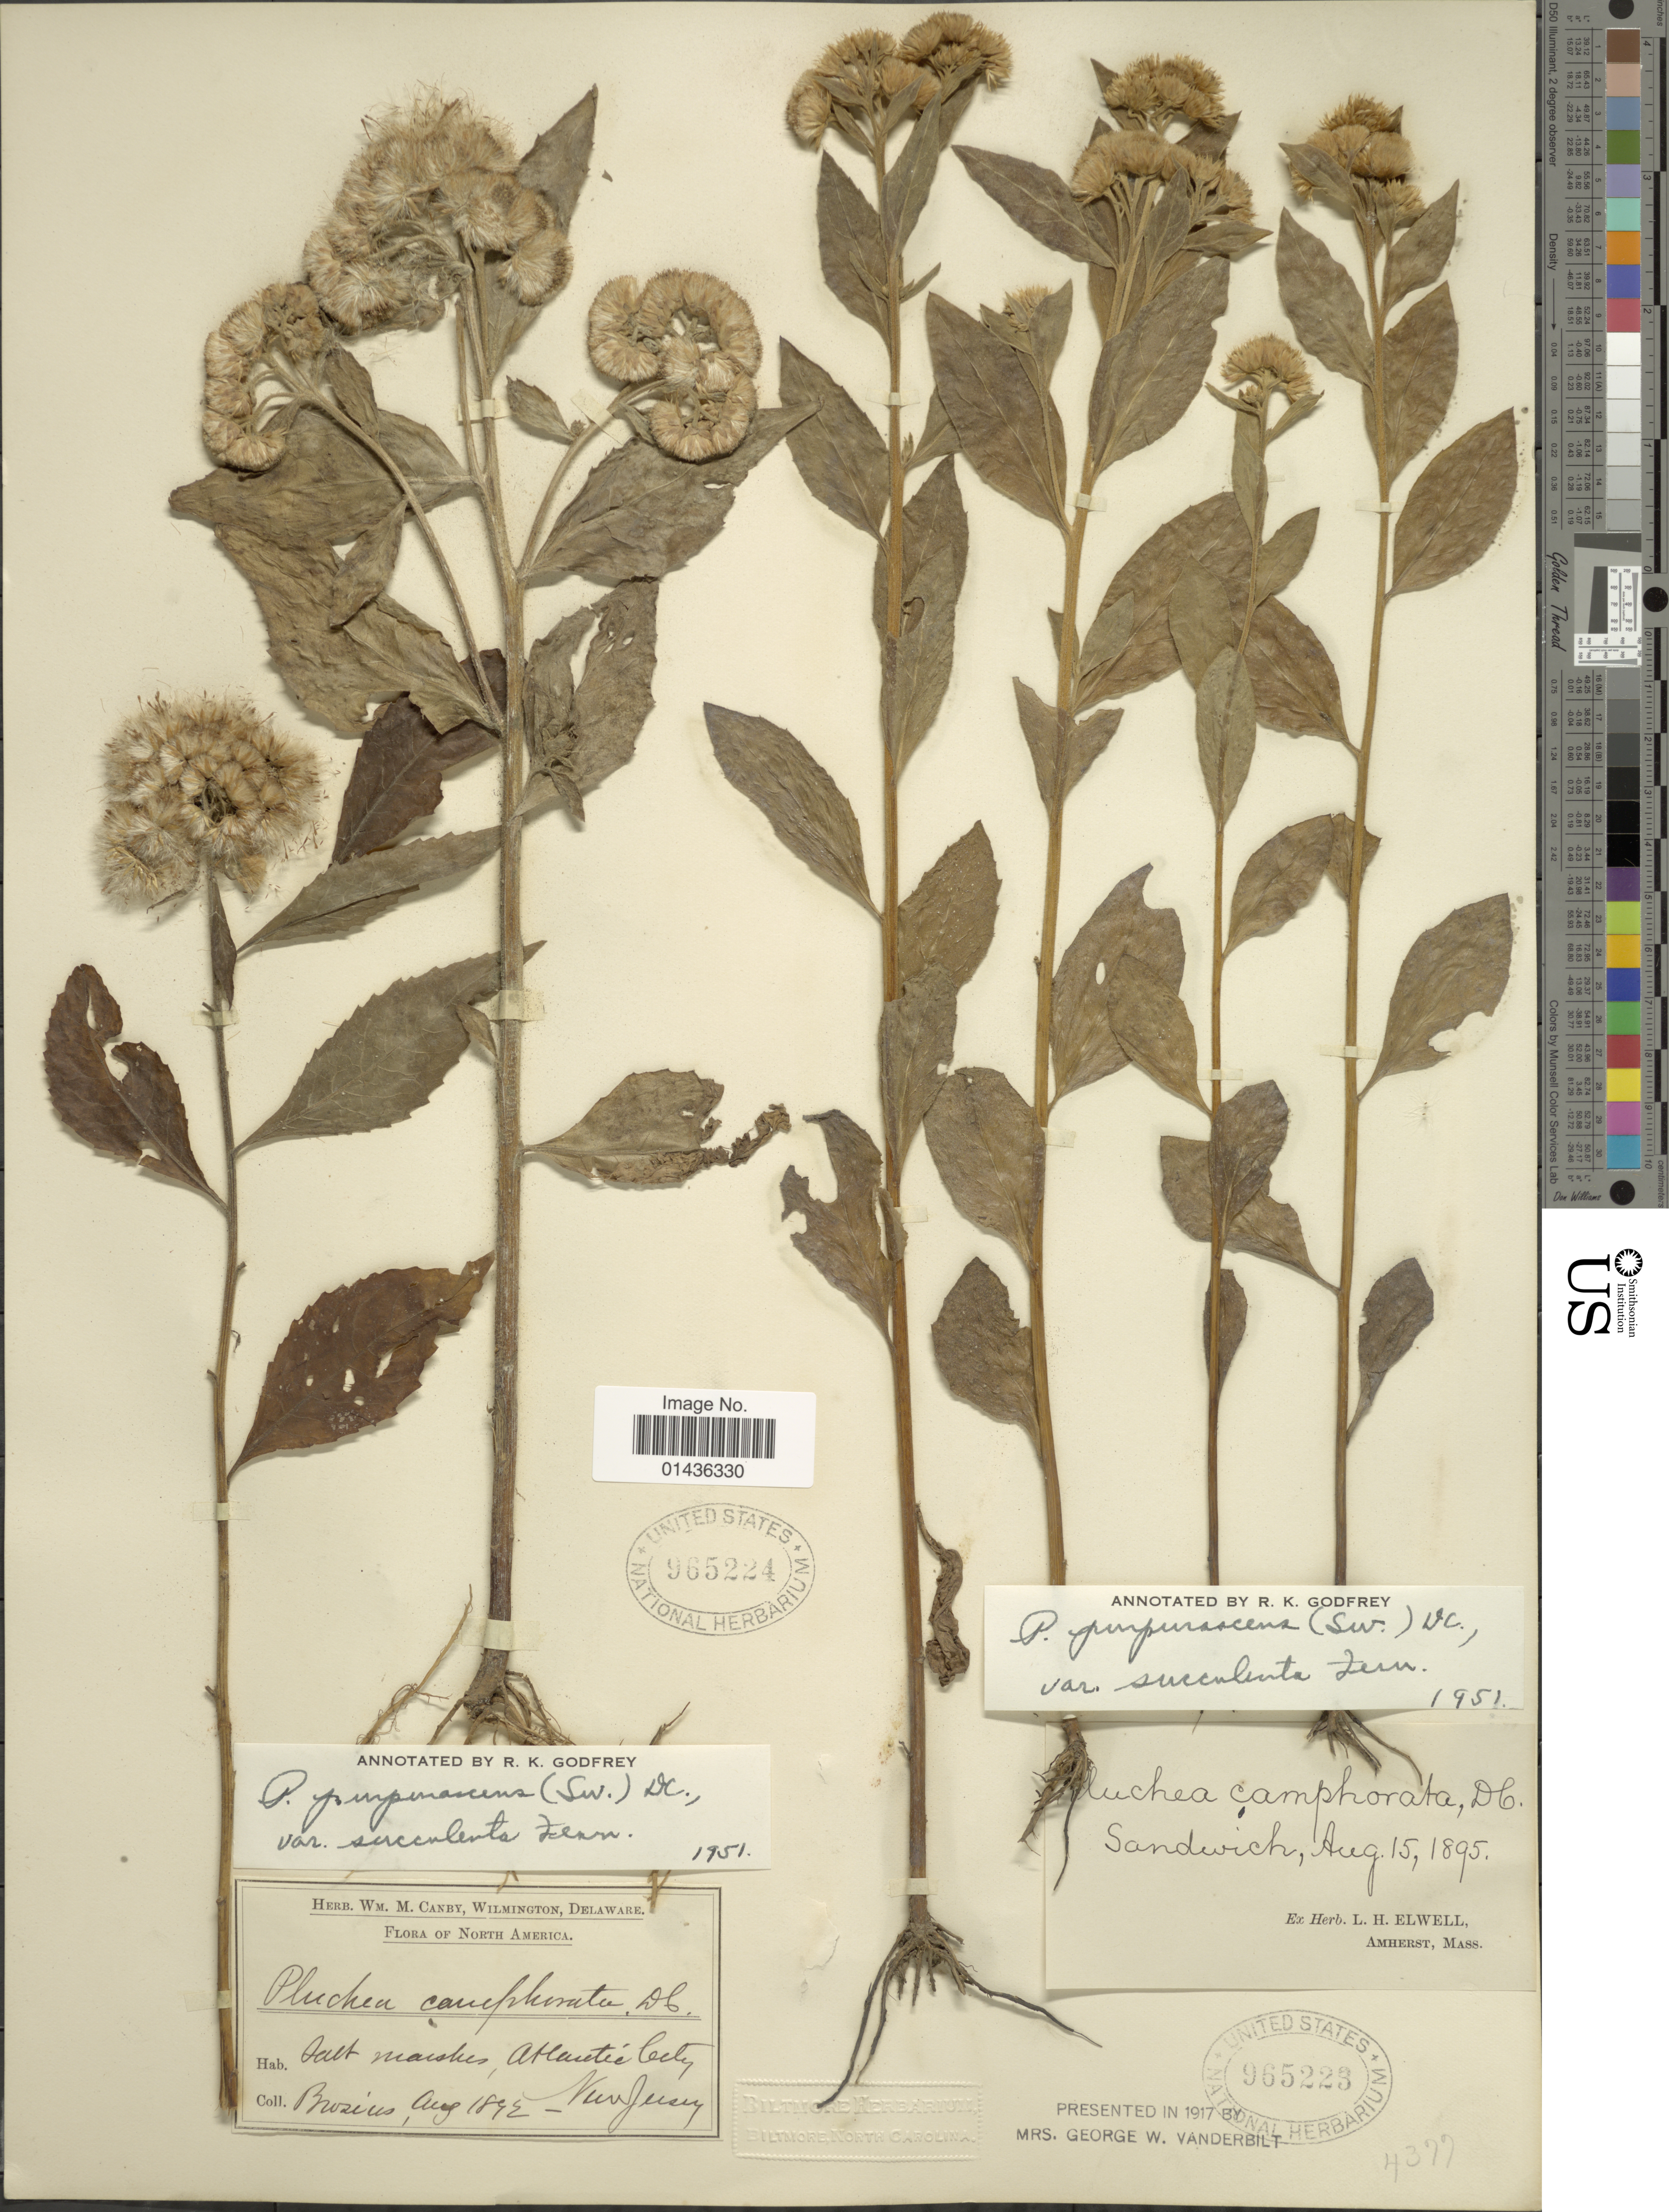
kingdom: Plantae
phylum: Tracheophyta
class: Magnoliopsida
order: Asterales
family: Asteraceae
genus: Pluchea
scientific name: Pluchea odorata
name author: (L.) Cass.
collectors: ex herb. L. H. Elwell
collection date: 1895-08-15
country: United States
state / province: New Jersey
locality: Sandwich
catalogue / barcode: US 965223-2